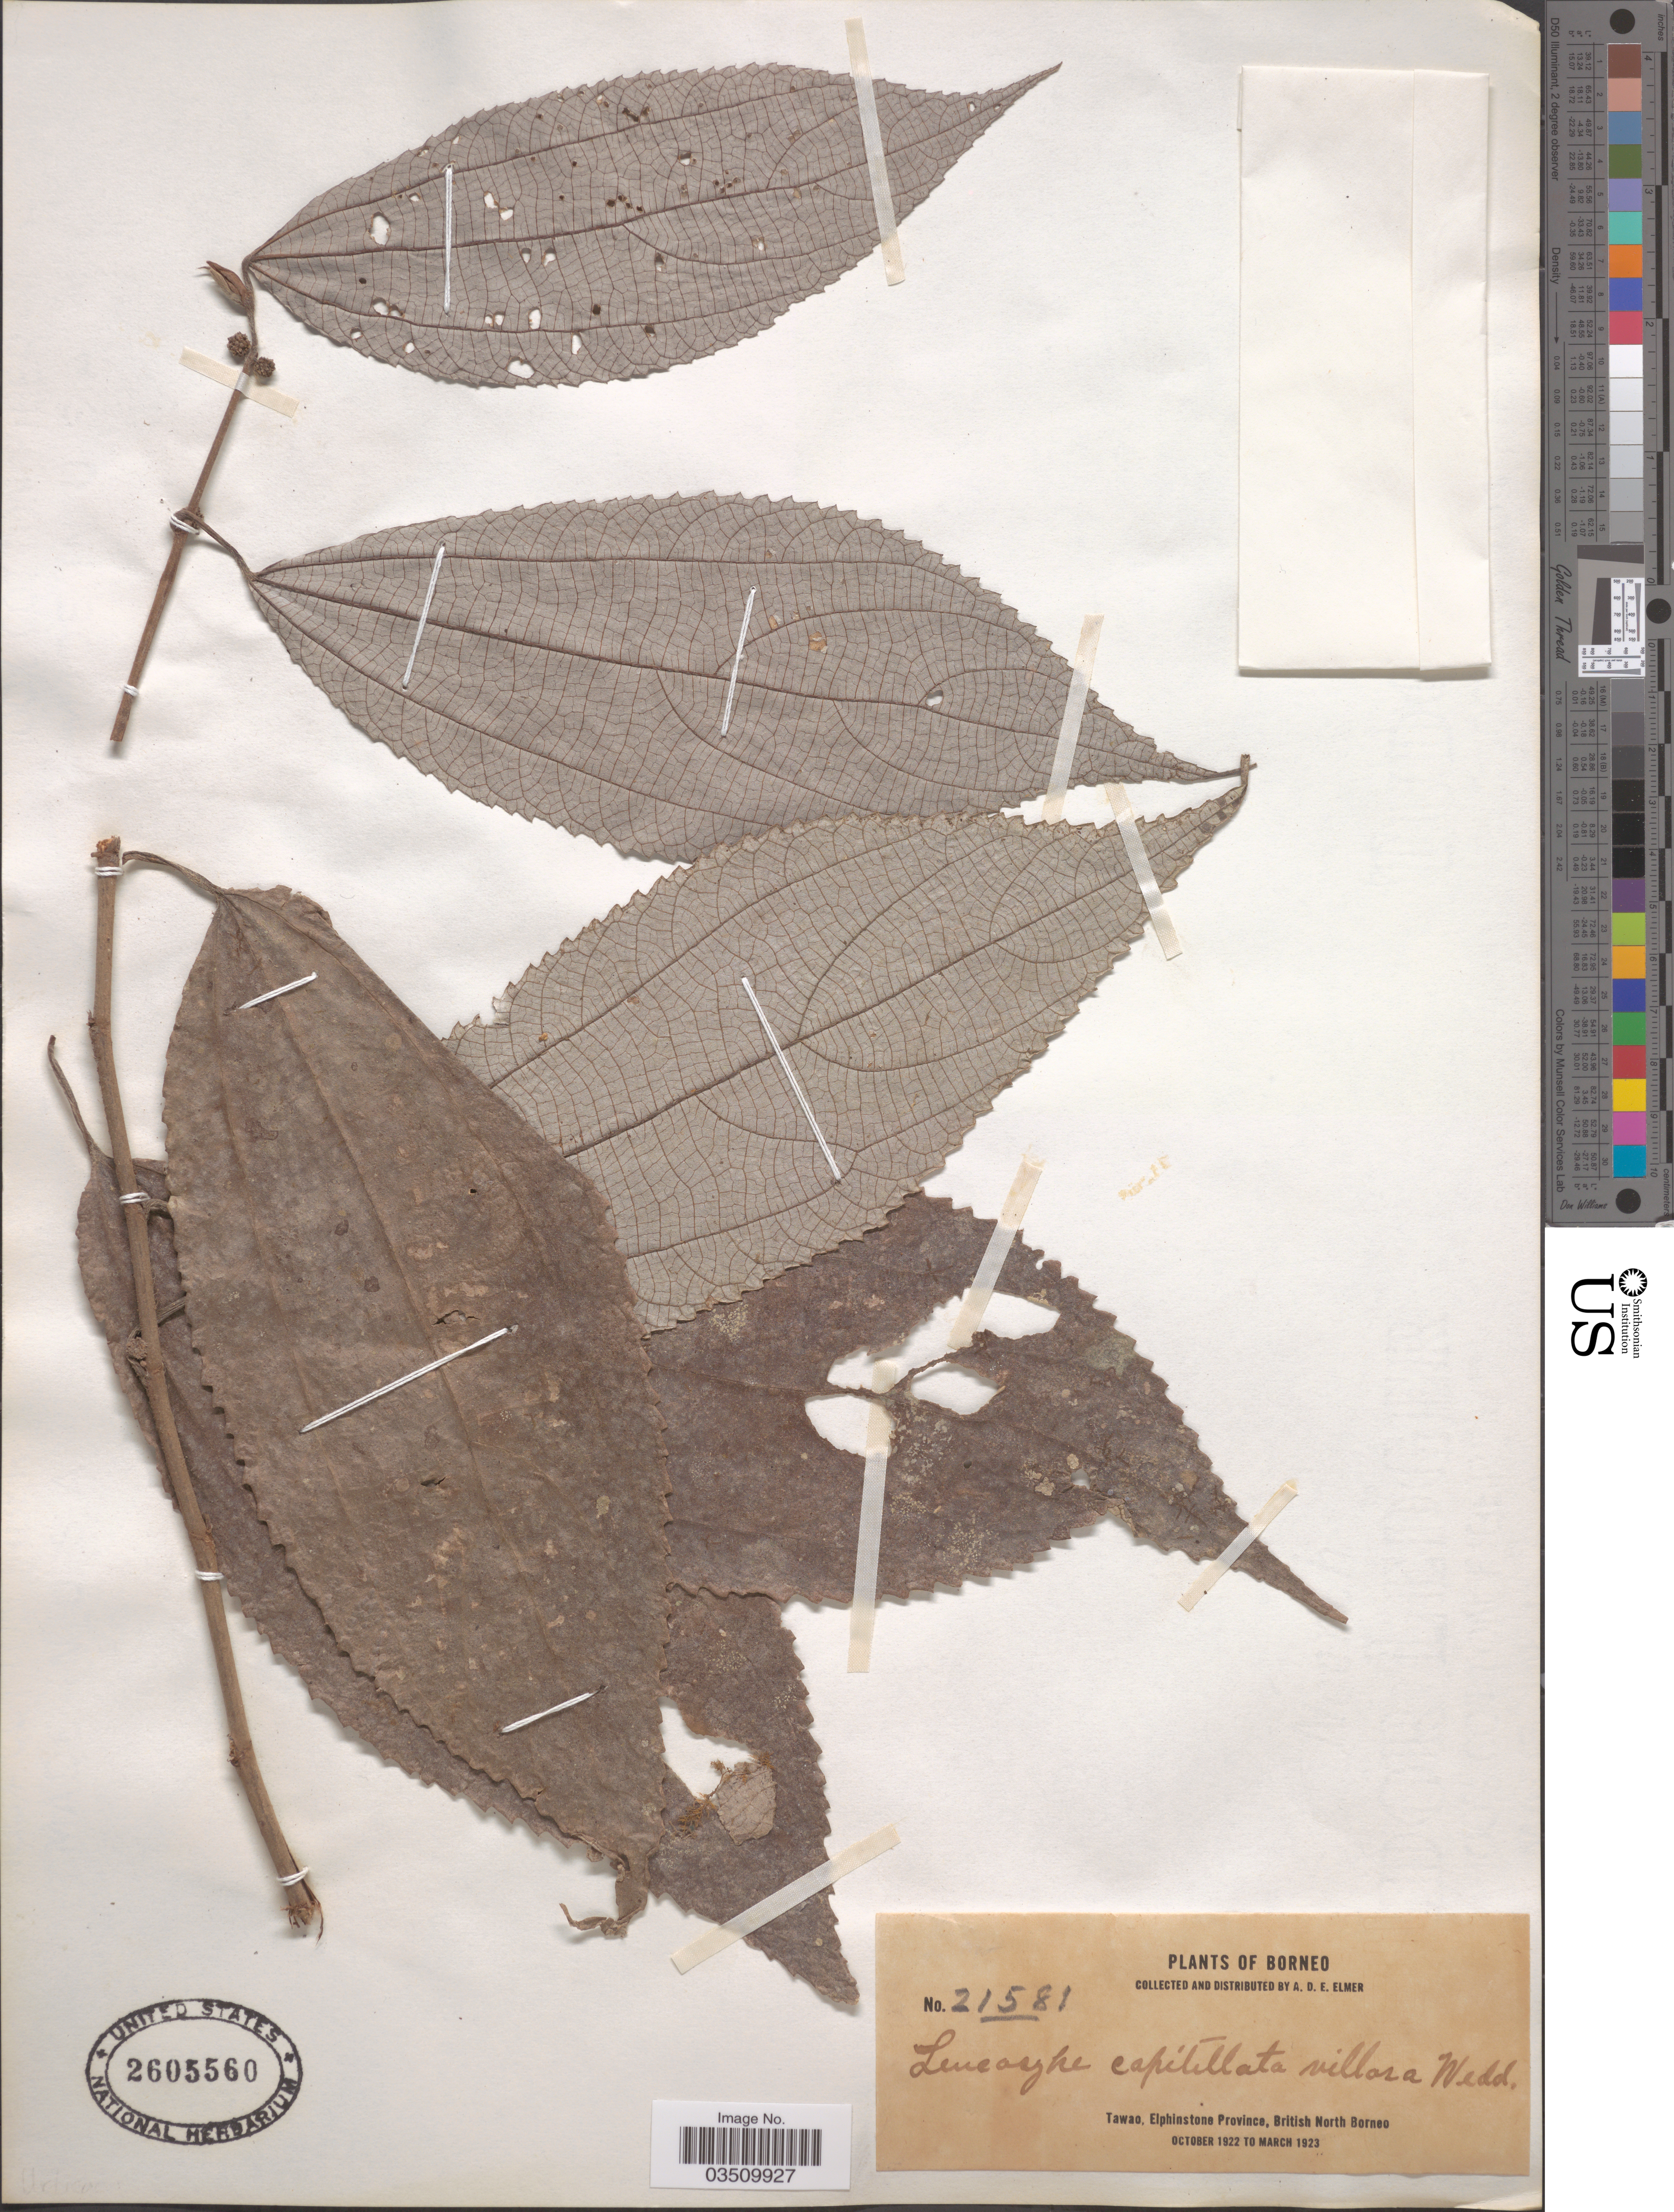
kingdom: Plantae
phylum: Tracheophyta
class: Magnoliopsida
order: Rosales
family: Urticaceae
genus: Leucosyke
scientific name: Leucosyke capitellata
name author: (Poir.) Wedd.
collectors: A. D. E. Elmer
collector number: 21581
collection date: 1922-10/1923-03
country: Malaysia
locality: Borneo. Tawao, Elphinstone Province, British New Borneo.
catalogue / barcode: US 2605560